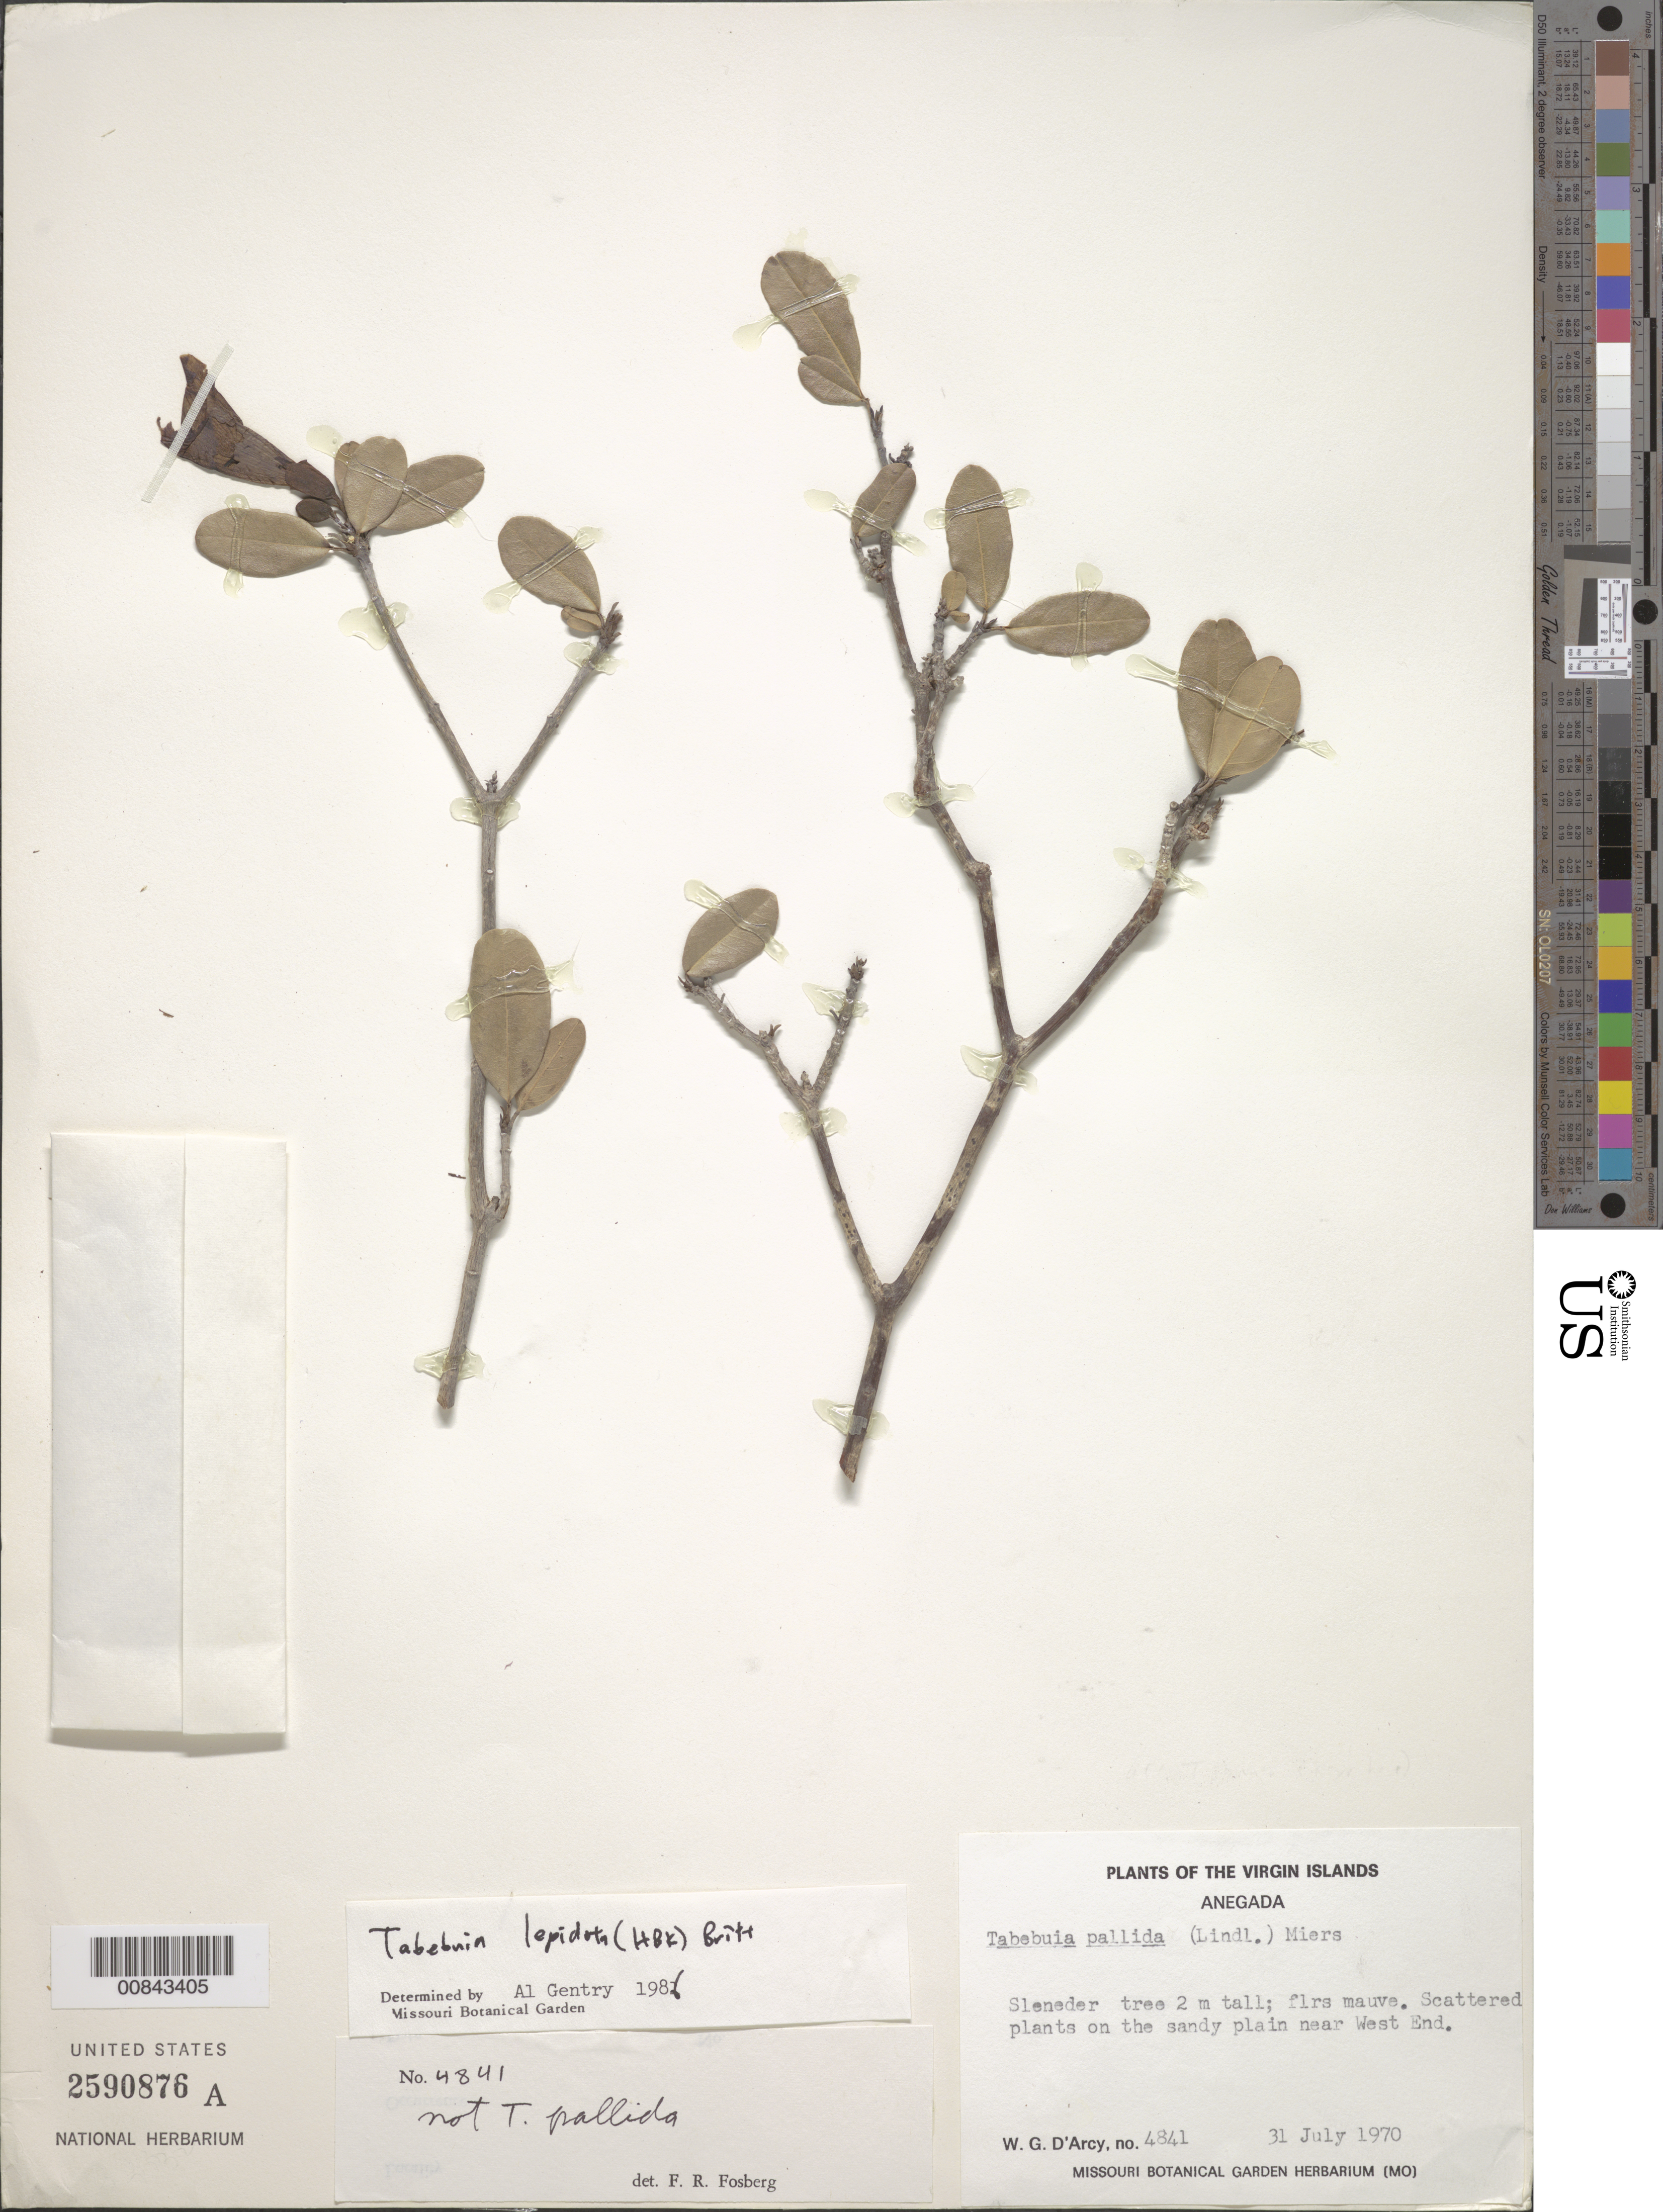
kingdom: Plantae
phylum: Tracheophyta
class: Magnoliopsida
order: Lamiales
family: Bignoniaceae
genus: Tabebuia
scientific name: Tabebuia lepidota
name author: (Kunth) Britton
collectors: W. G. D'Arcy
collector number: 4841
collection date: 1970-07-31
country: British Virgin Islands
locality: The Virgin Islands. Anegada. Sandy plain near West End.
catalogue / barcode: US 2590876A